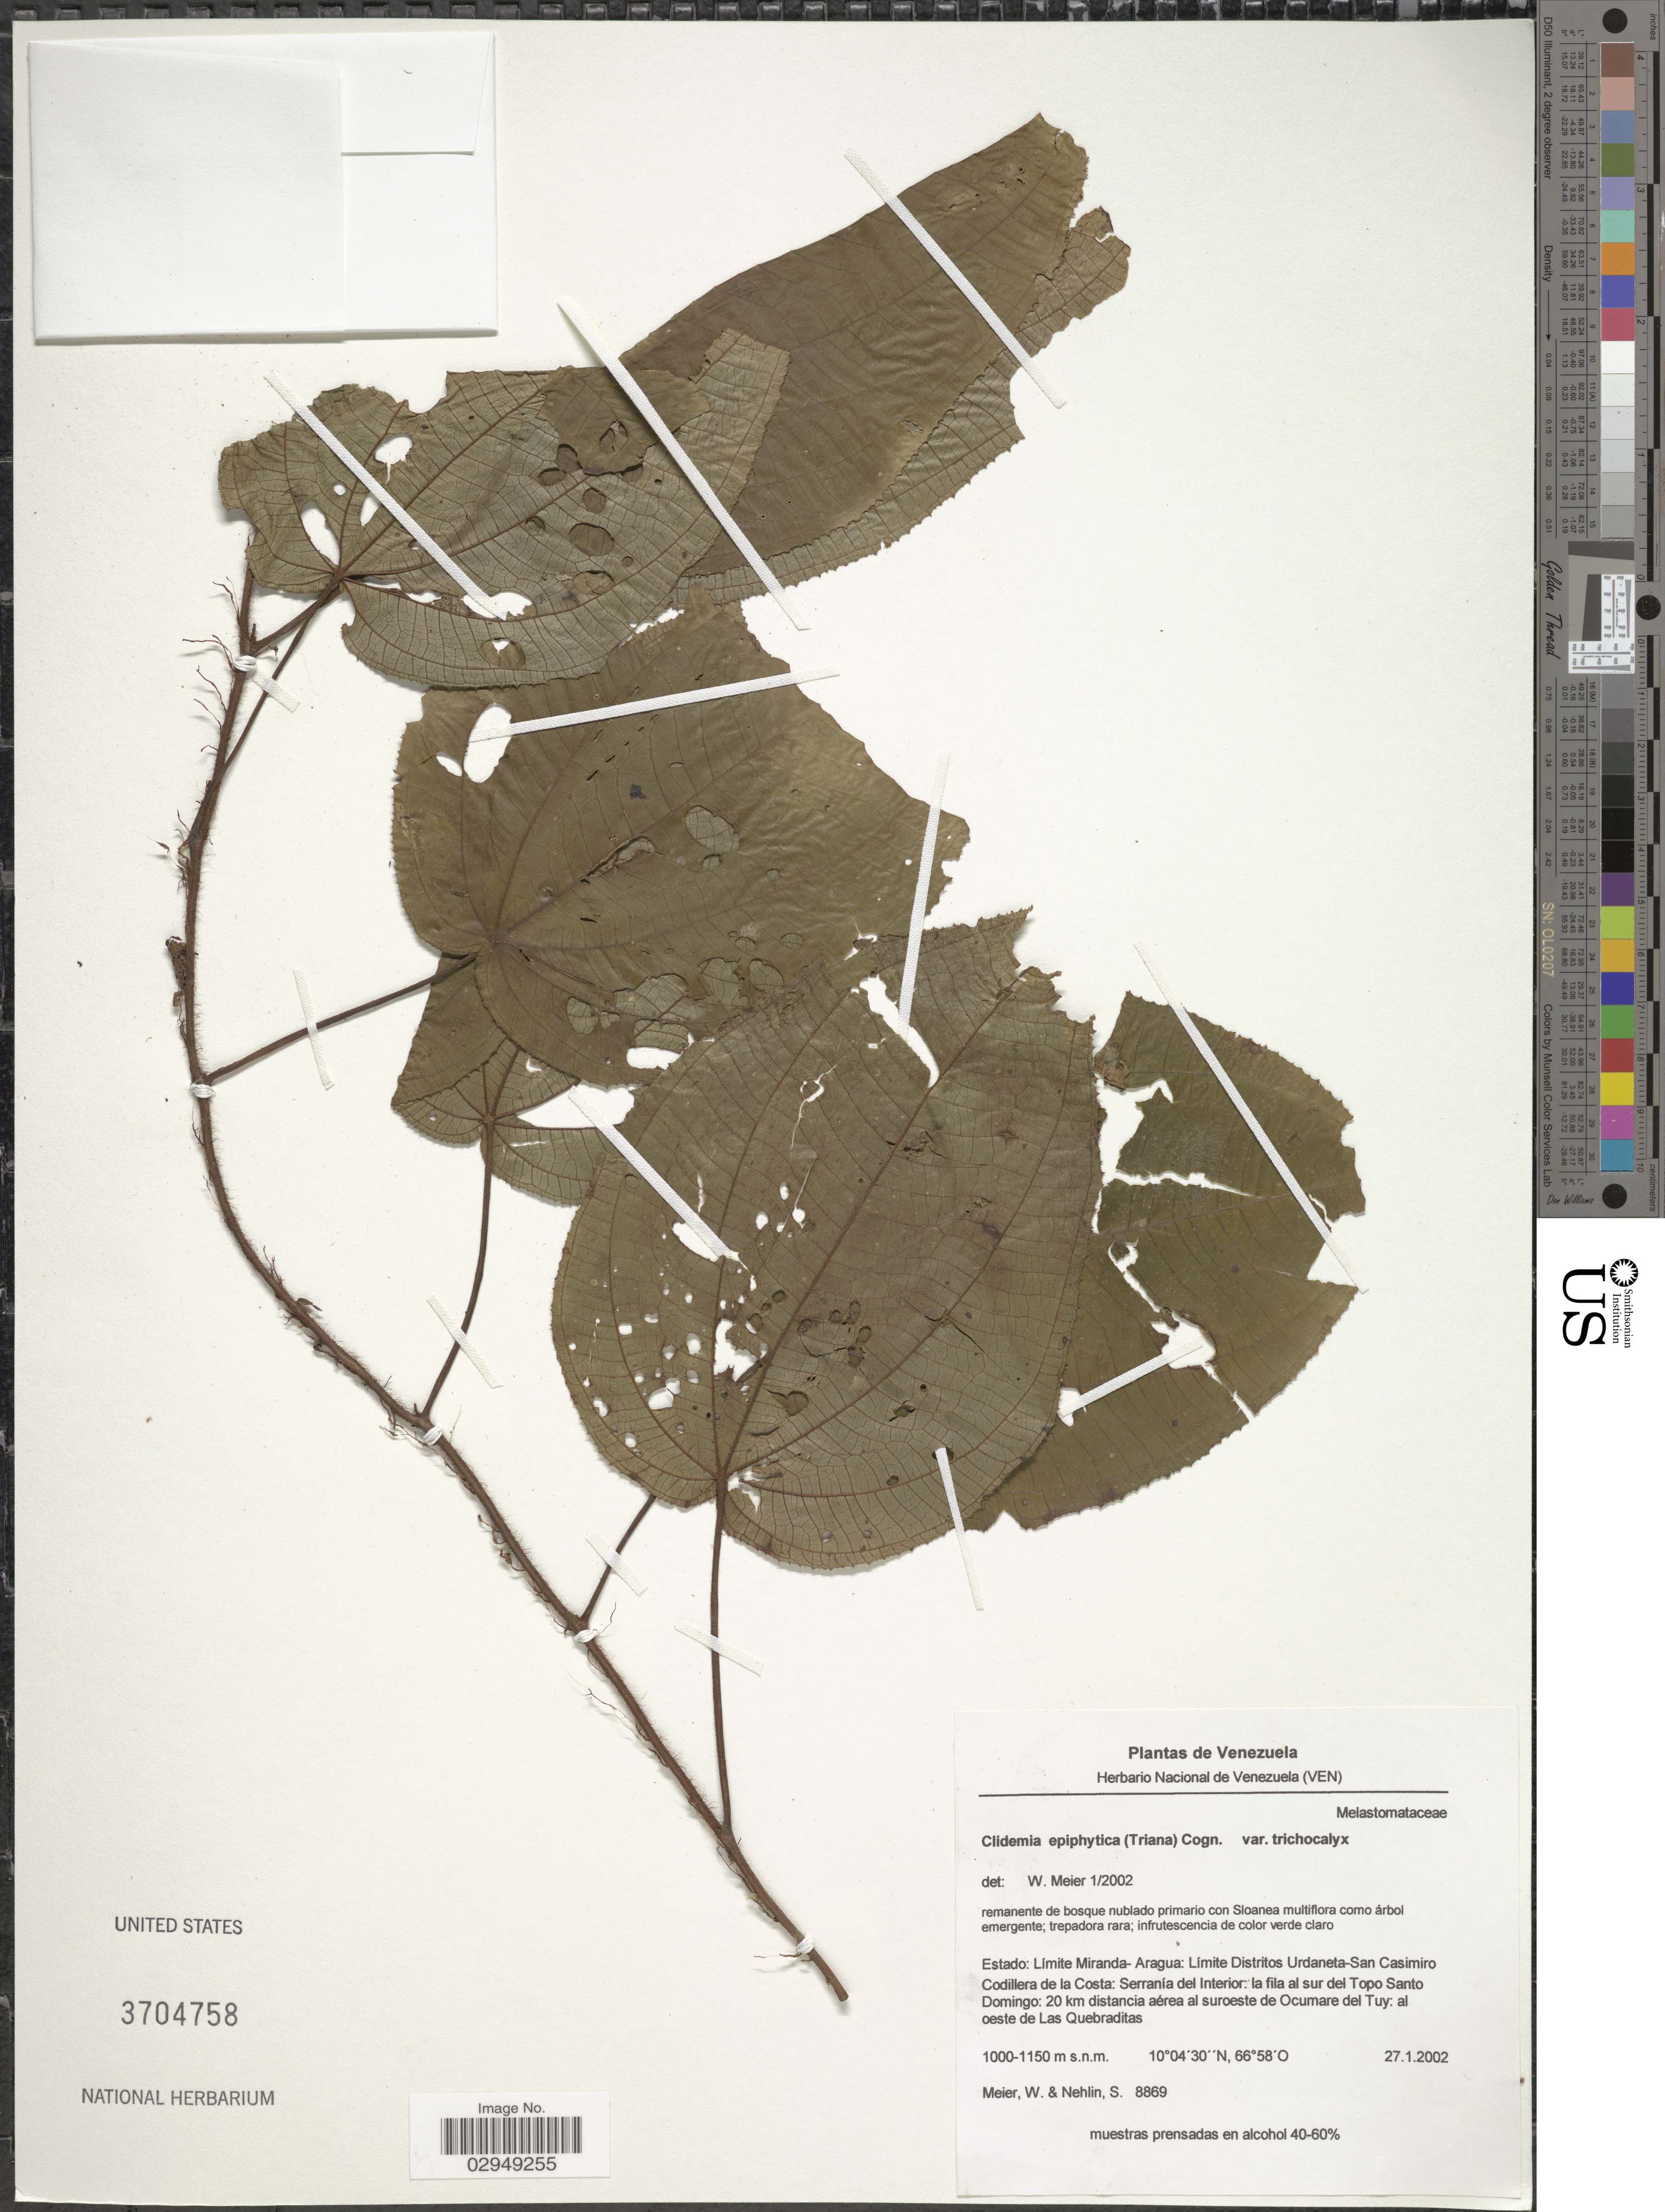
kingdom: Plantae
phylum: Tracheophyta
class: Magnoliopsida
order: Myrtales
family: Melastomataceae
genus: Clidemia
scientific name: Clidemia epiphytica var. trichocalyx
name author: (S.F. Blake) Wurdack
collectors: W. Meier & S. Nehlin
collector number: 8869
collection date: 2002-01-27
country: Venezuela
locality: Estado: Límite Miranda-Aragua, Límite Distritos Urdaneta-San Casimiro, Cordillera de la Costa, Serranía del Interior, la fila al sur del Topo Santo Domingo, 20 km distancia aérea al suroeste de Ocumare del Tuy, al oeste de Las Quebraditas.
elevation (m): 1000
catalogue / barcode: US 3704758